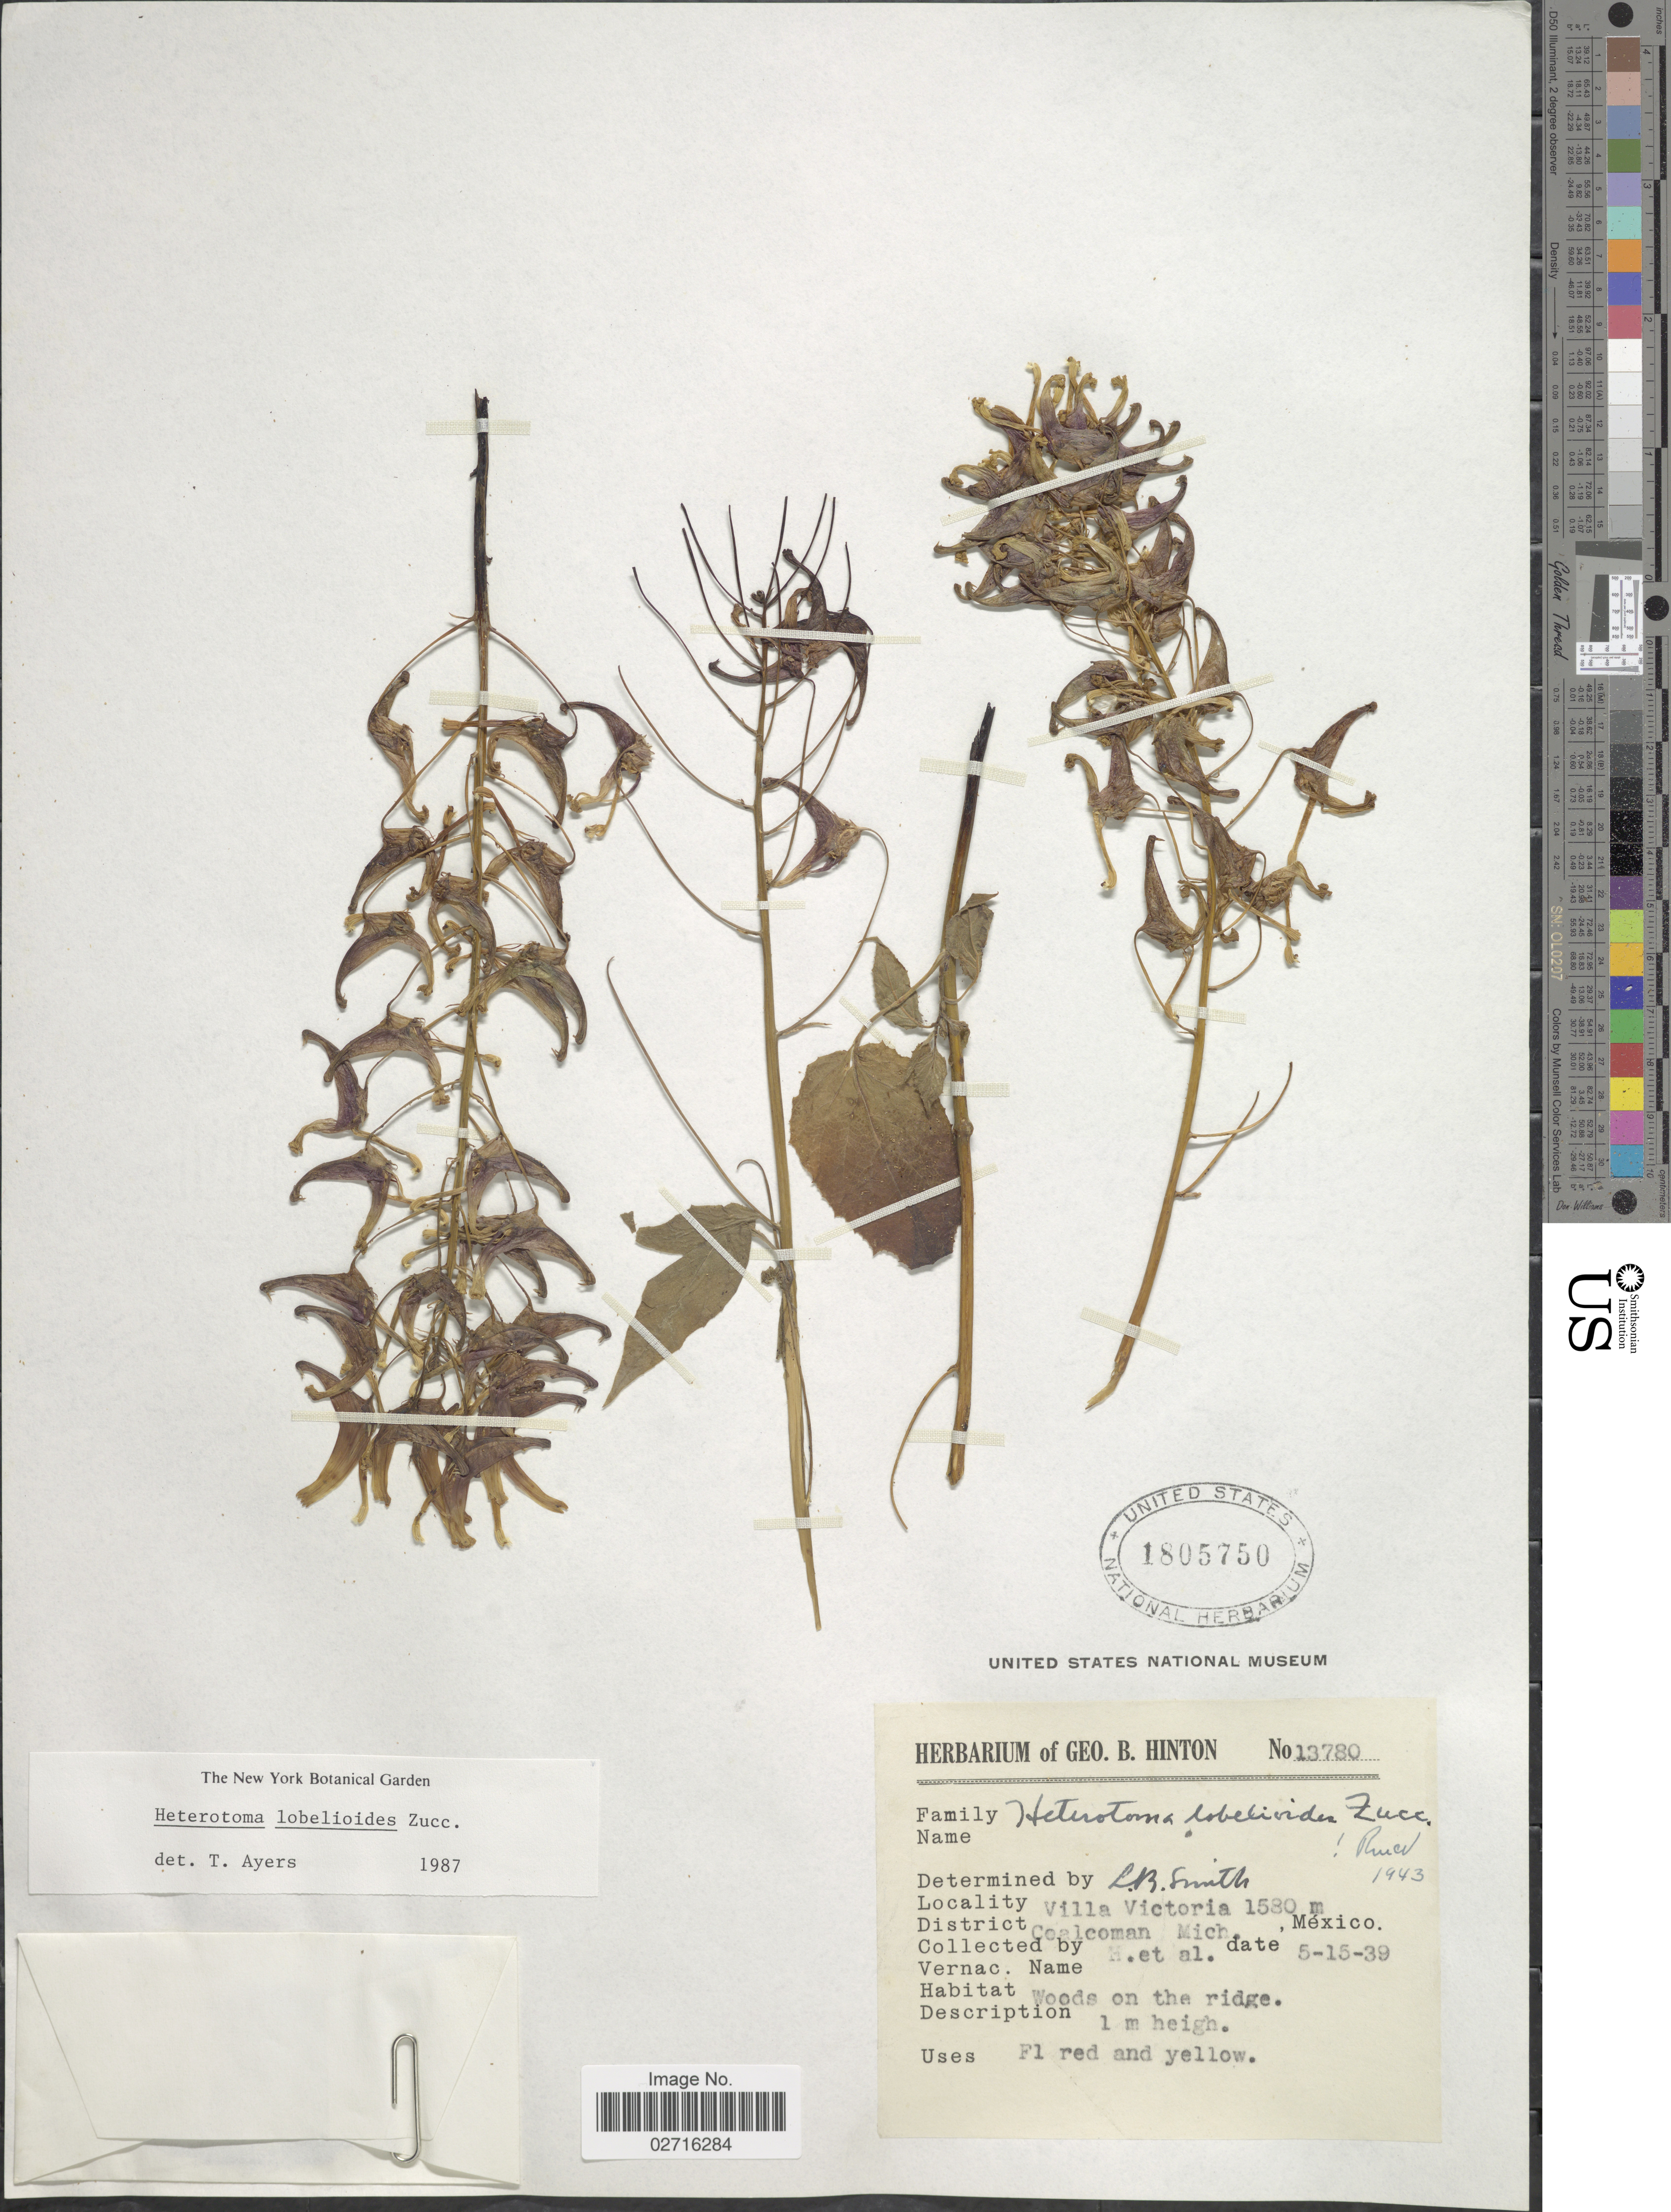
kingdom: Plantae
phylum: Tracheophyta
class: Magnoliopsida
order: Asterales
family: Campanulaceae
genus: Heterotoma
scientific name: Heterotoma lobelioides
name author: Zucc.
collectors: G. B. Hinton & et al.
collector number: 13780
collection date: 1939-05-15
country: Mexico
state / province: Michoacán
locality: Villa Victoria, District Coalcoman, Woods on the ridge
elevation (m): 1580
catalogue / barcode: US 1805750